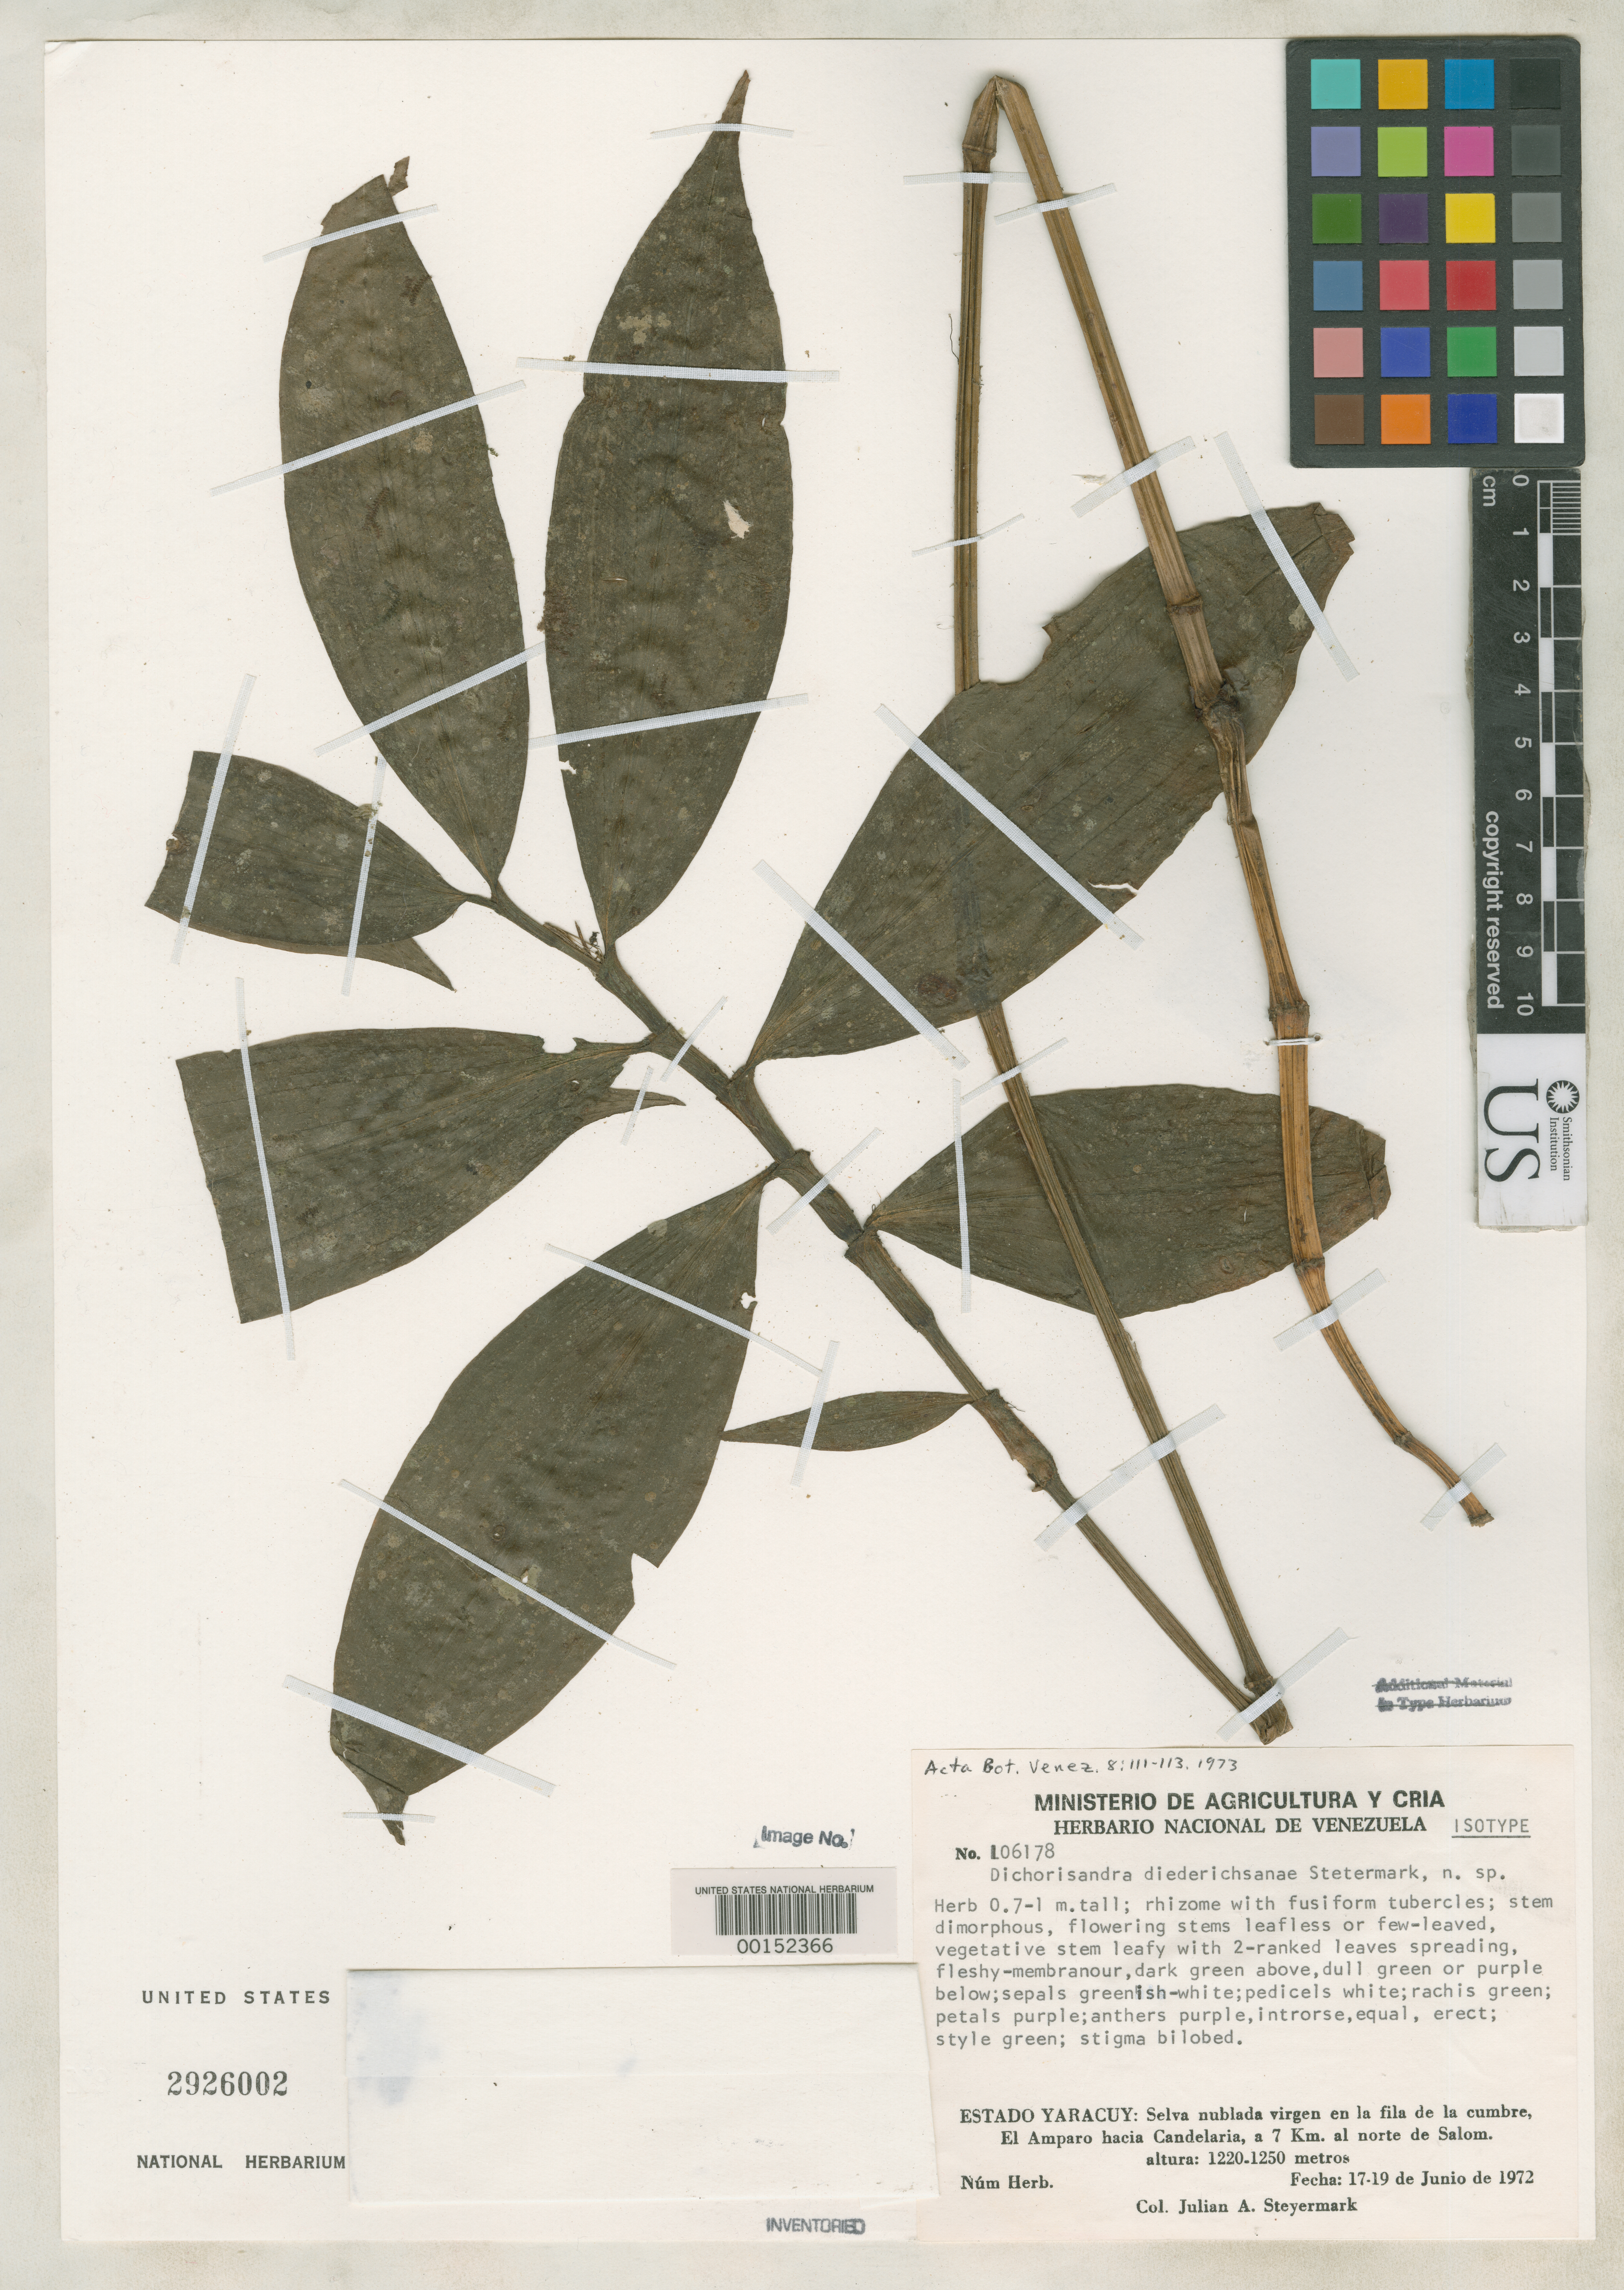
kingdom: Plantae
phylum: Tracheophyta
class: Liliopsida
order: Commelinales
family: Commelinaceae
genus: Dichorisandra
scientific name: Dichorisandra diederichsanae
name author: Steyerm.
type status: Isotype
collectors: J. Steyermark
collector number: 106178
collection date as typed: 17 Jun 1972 to 19 Jun 1972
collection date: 1972-06-17/1972-06-19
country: Venezuela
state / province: Yaracuy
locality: El Amparo hacia Candelaria, a 7 Km. al norte de Salom.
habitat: Selva nublada virgen en la fila de la cumbre.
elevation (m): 1220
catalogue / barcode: US 2926002